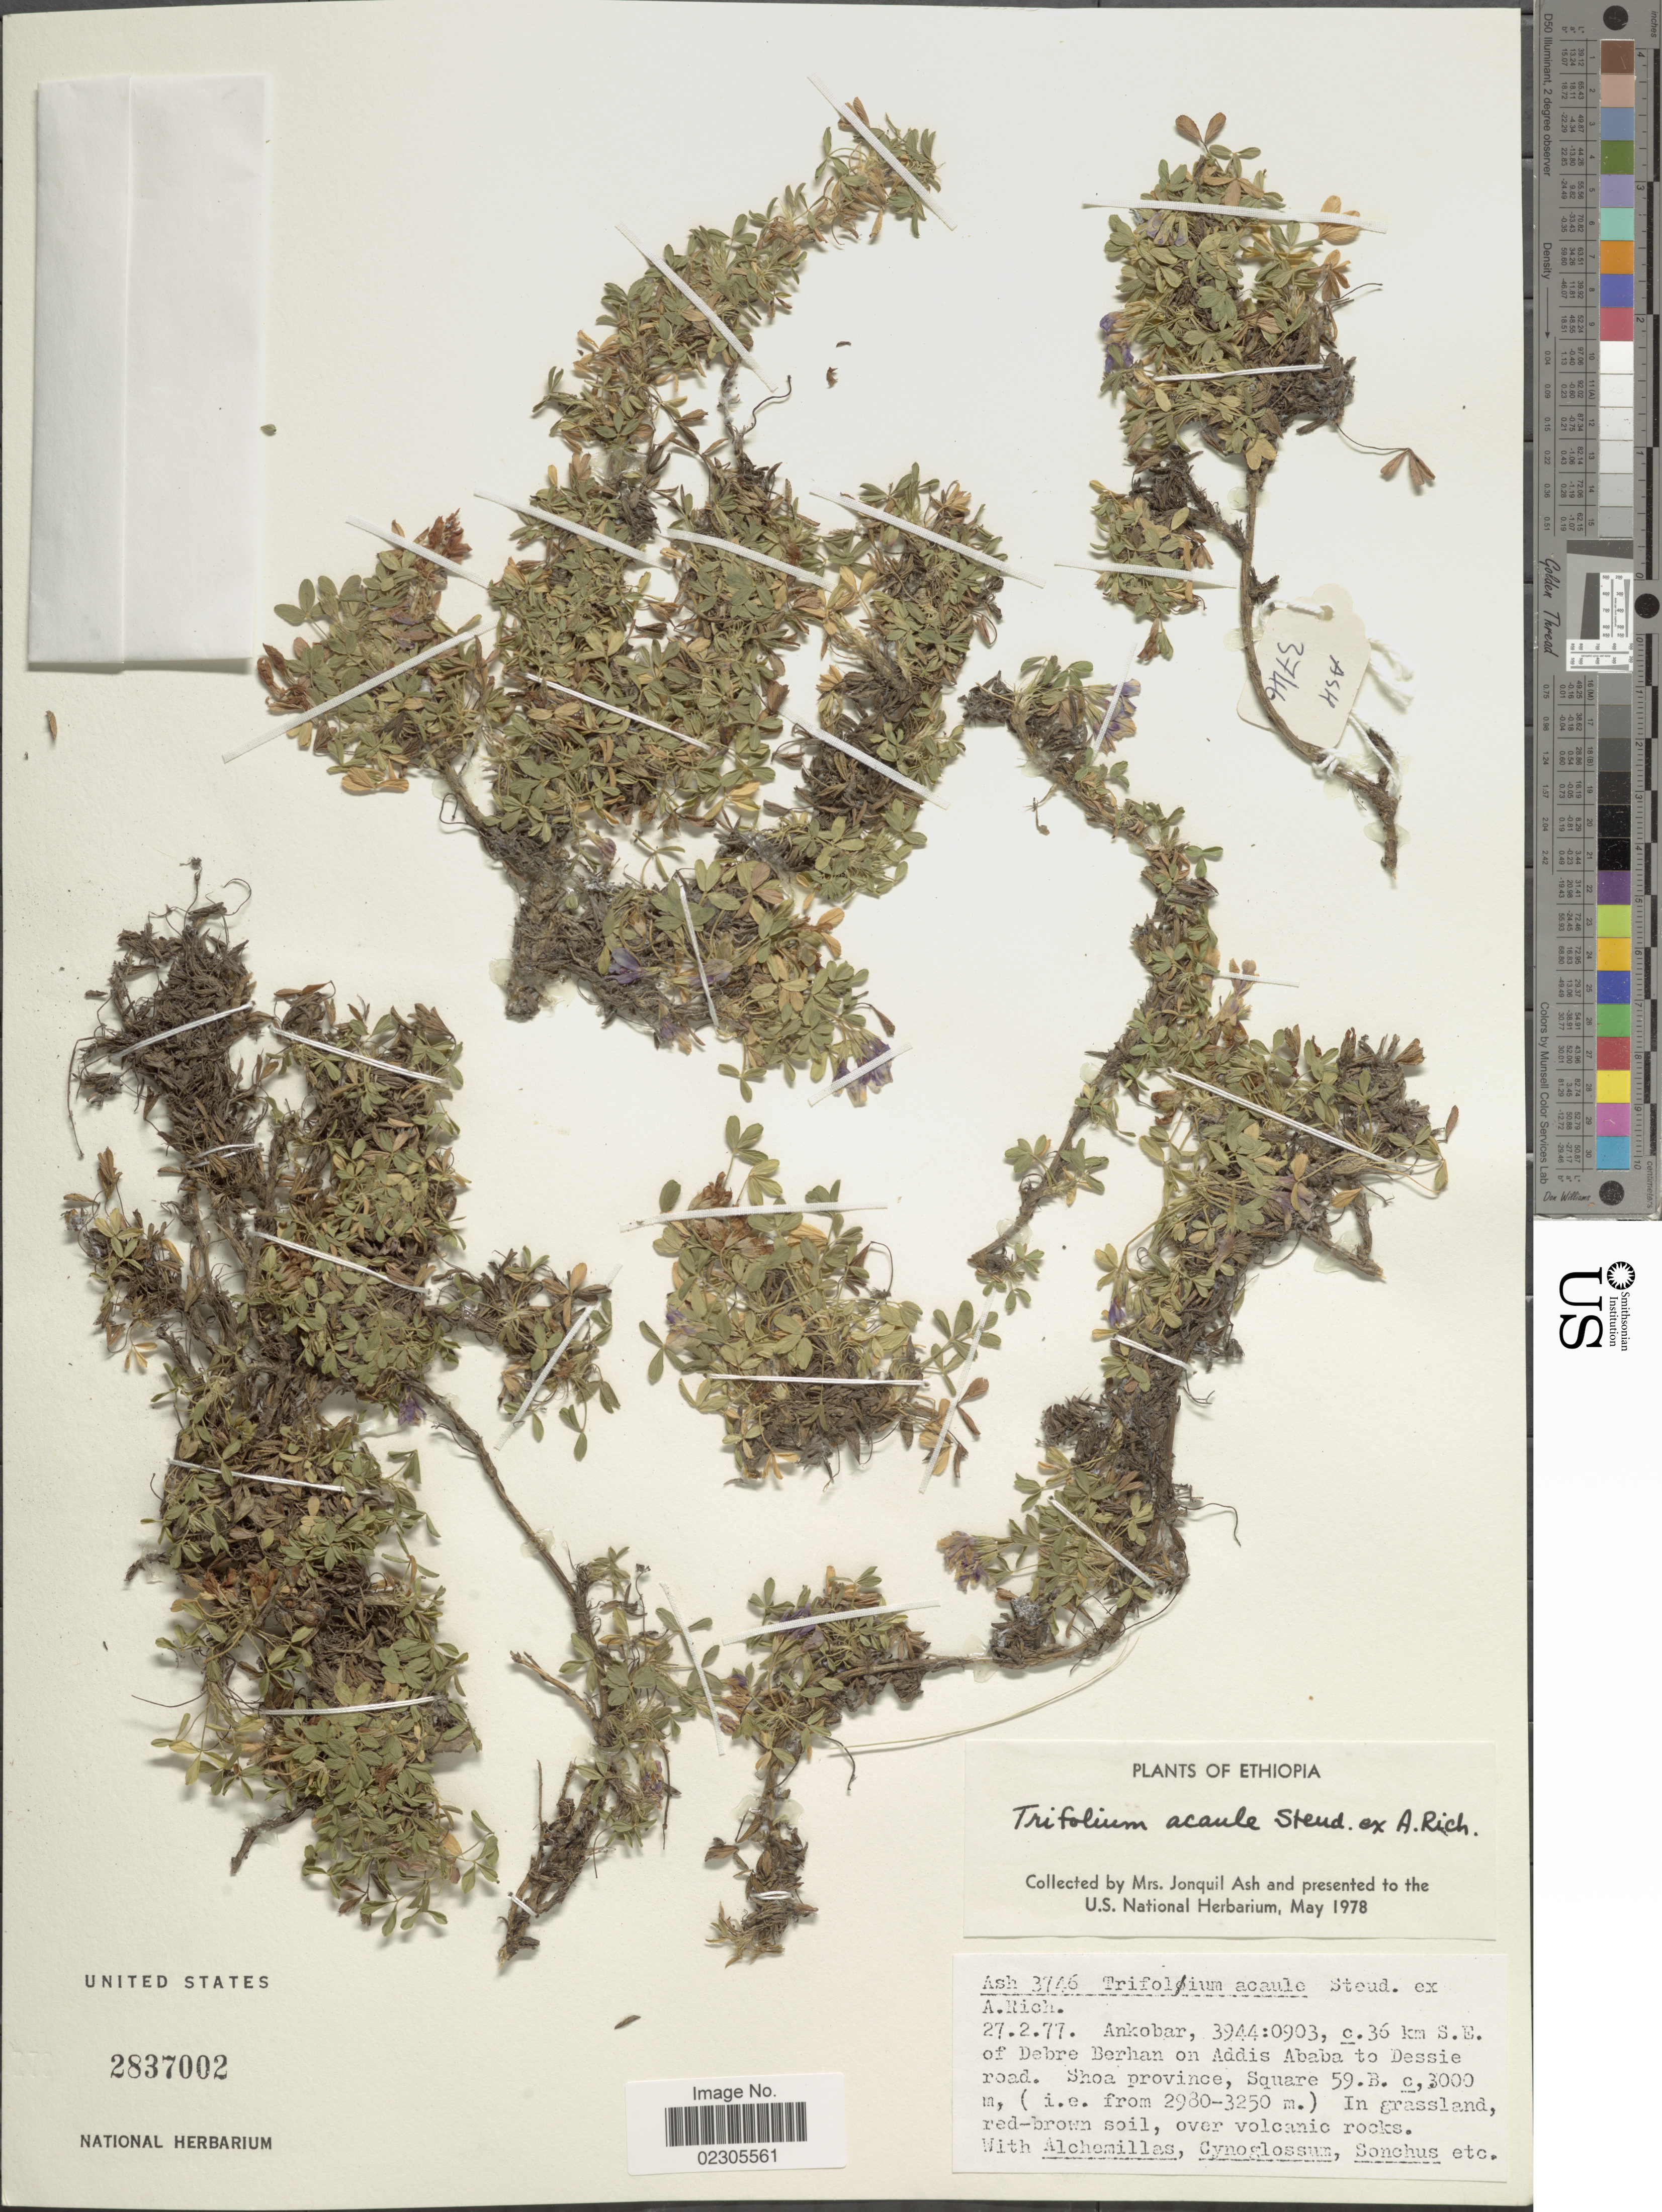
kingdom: Plantae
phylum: Tracheophyta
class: Magnoliopsida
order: Fabales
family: Fabaceae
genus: Trifolium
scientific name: Trifolium acaule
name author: A. Rich.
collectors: J. Ash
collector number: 3746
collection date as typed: Transcribed d/m/y: 27/2/77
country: Ethiopia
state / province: Addis Ababa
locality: Ankobar, c. 36 km S.E. of Debre Berhan on Addis Ababa to Dessie road, Shoa Province, Square 59.B c. 3000 m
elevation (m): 2980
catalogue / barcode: US 2837002